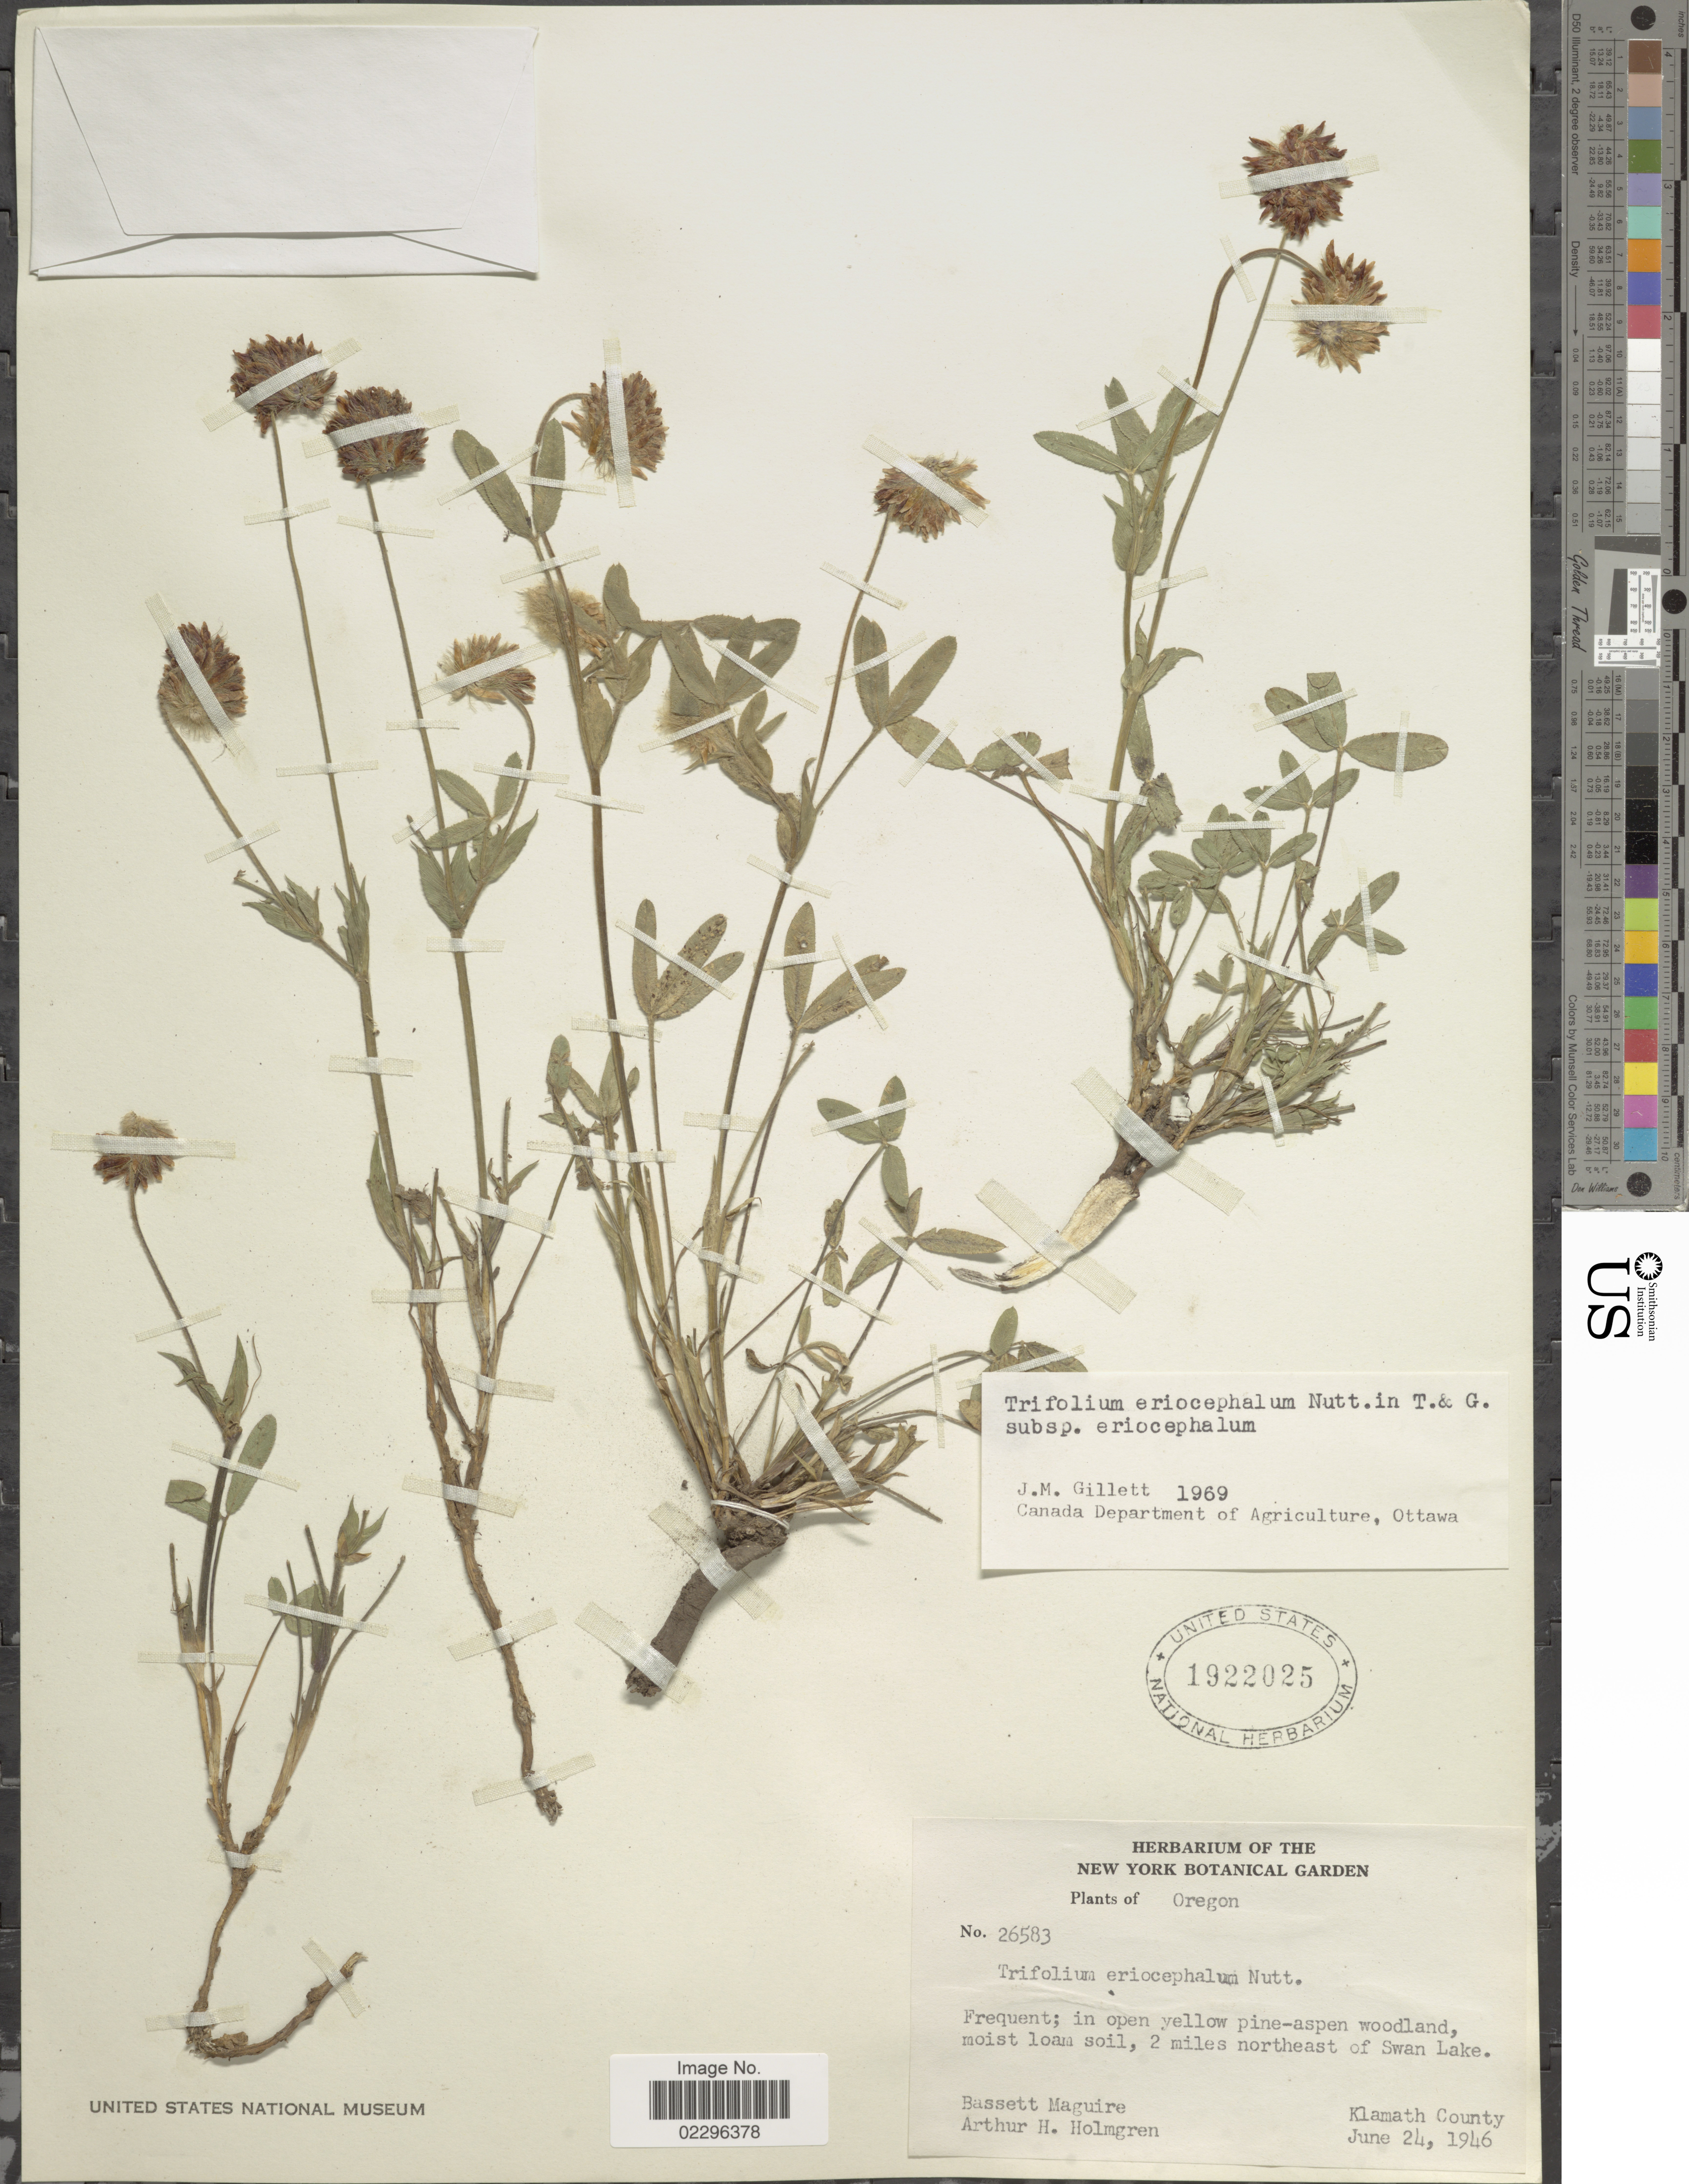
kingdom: Plantae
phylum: Tracheophyta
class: Magnoliopsida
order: Fabales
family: Fabaceae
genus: Trifolium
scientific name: Trifolium eriocephalum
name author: Nutt.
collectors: B. Maguire & A. H. Holmgren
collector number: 26583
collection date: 1946-06-24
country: United States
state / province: Oregon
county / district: Klamath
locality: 2 miles northeast of Swan Lake. Klamath County.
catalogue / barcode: US 1922025